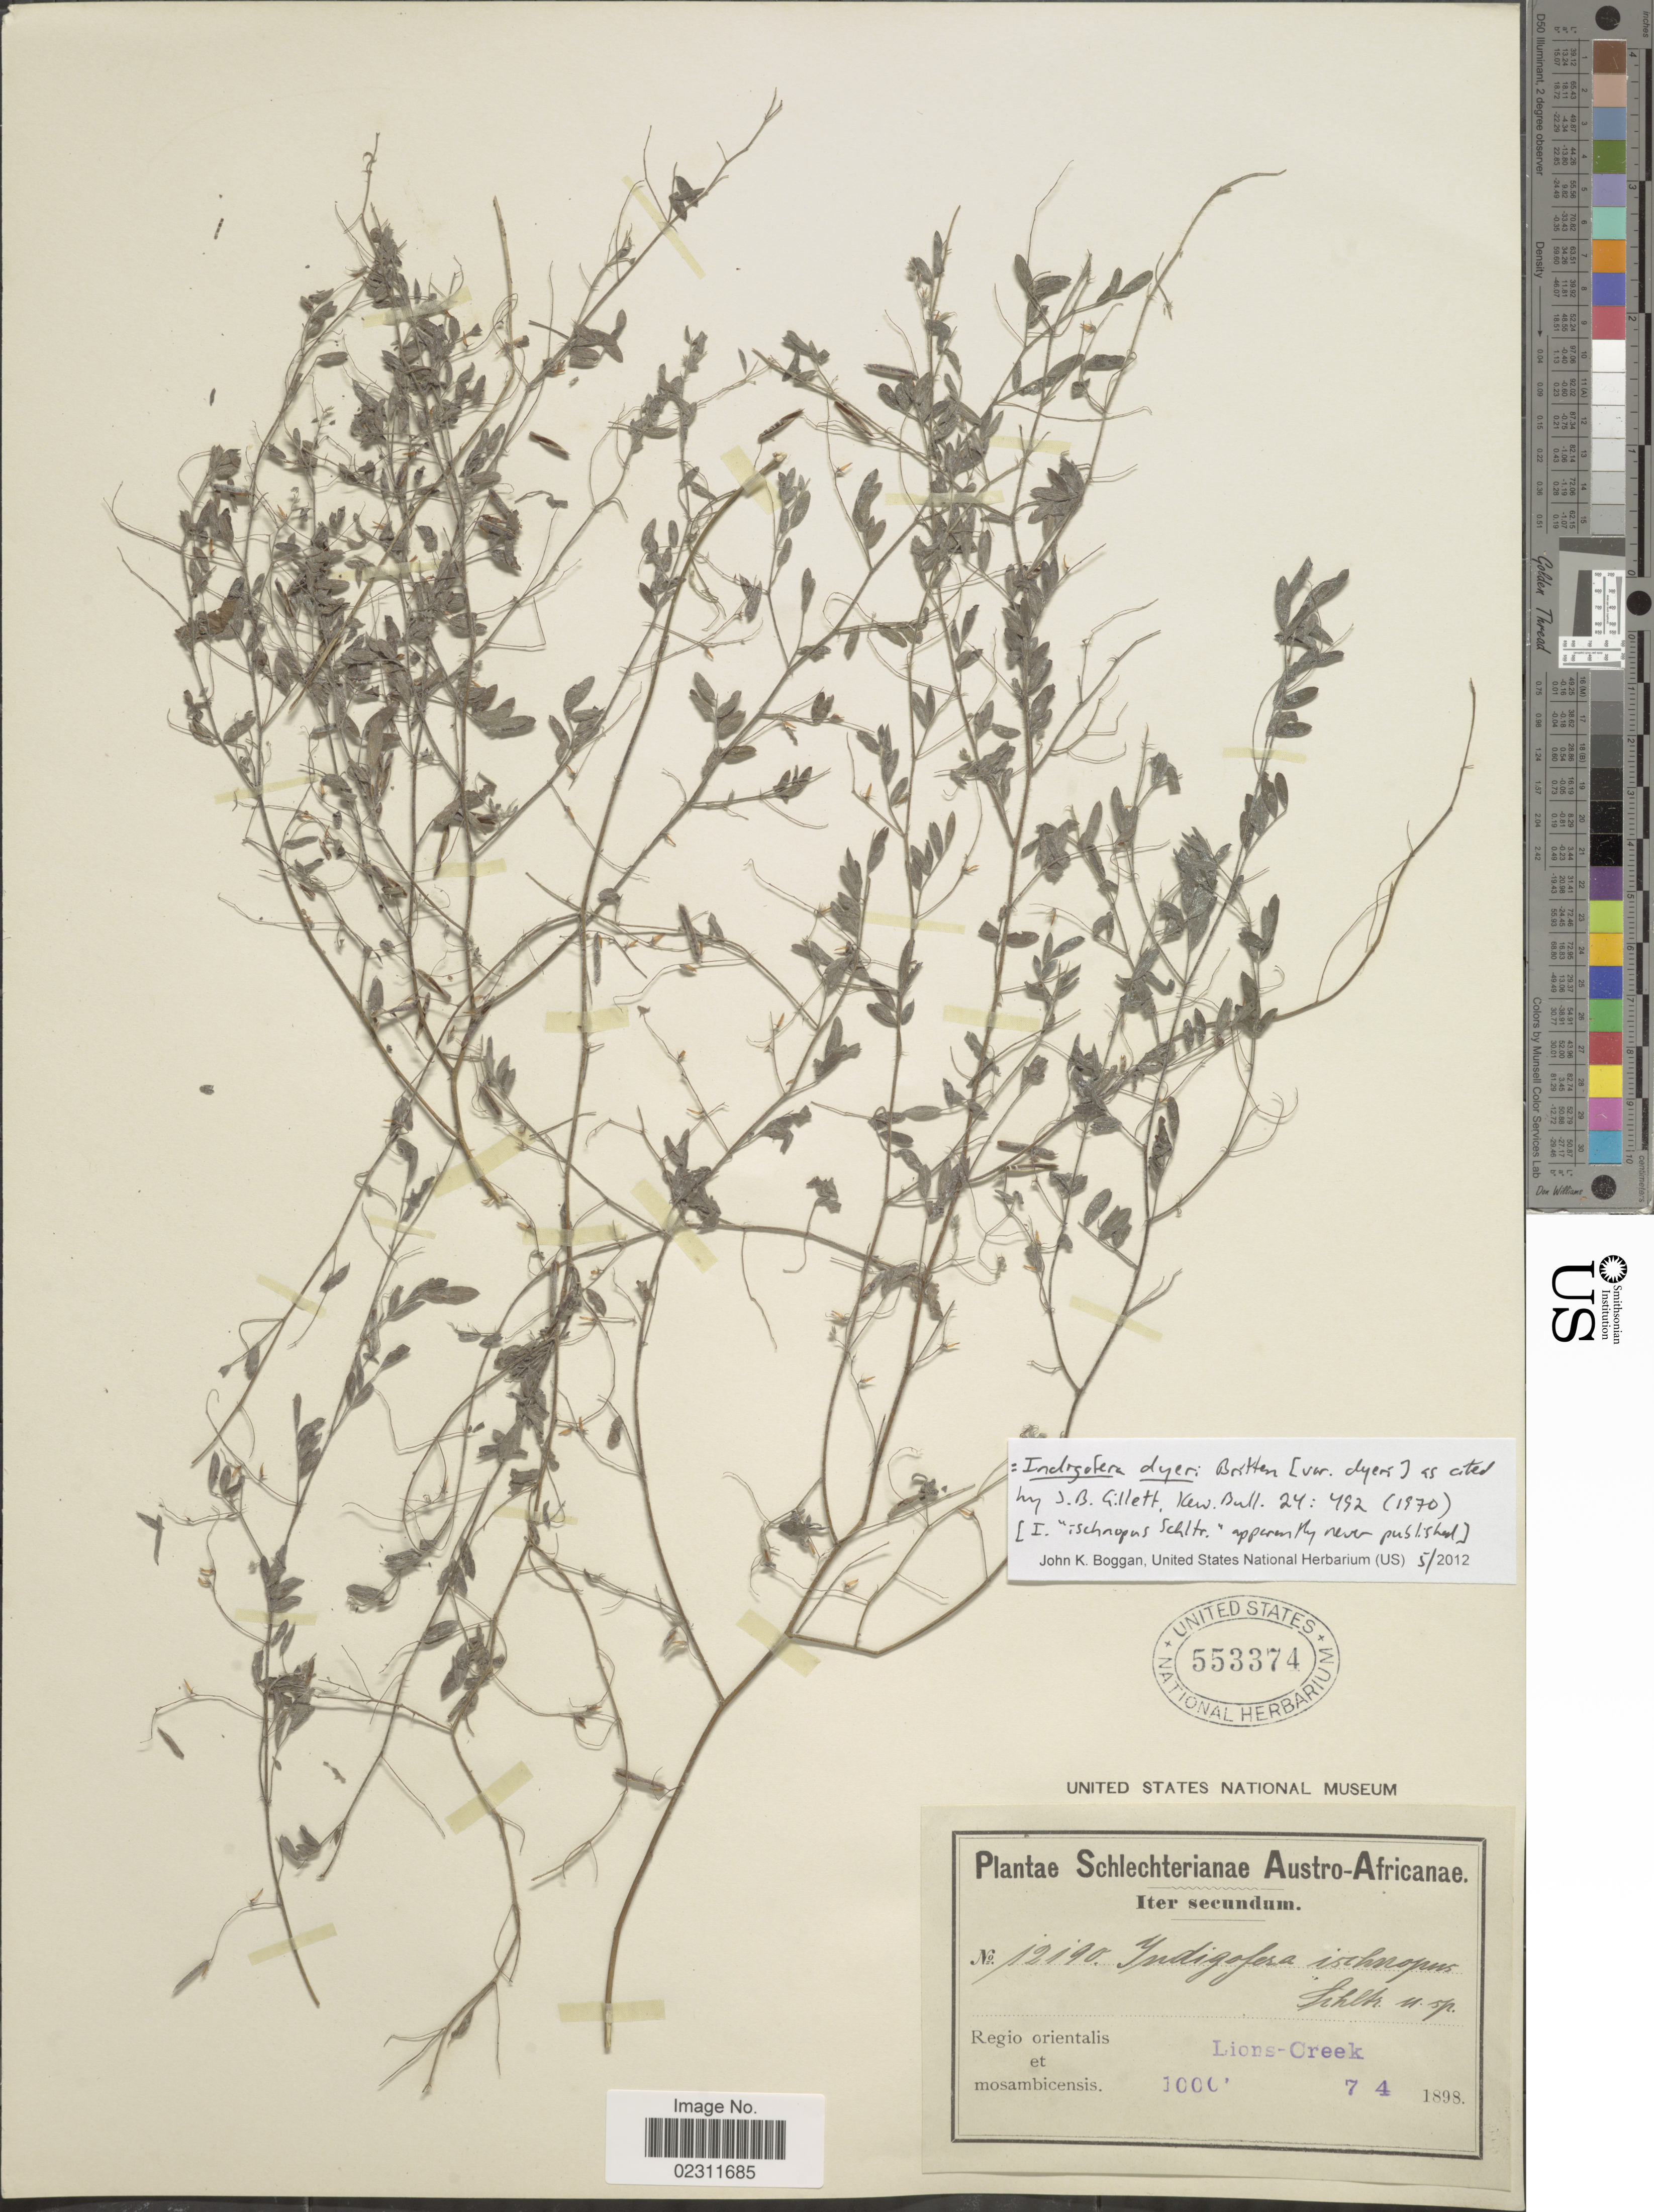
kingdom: Plantae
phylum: Tracheophyta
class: Magnoliopsida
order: Fabales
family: Fabaceae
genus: Indigofera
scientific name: Indigofera dyeri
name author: Britten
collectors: Schlechter, --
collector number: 12190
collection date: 1898-04-07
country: Mozambique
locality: Austro-Africanae, Lions-Creek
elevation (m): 305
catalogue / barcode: US 553374